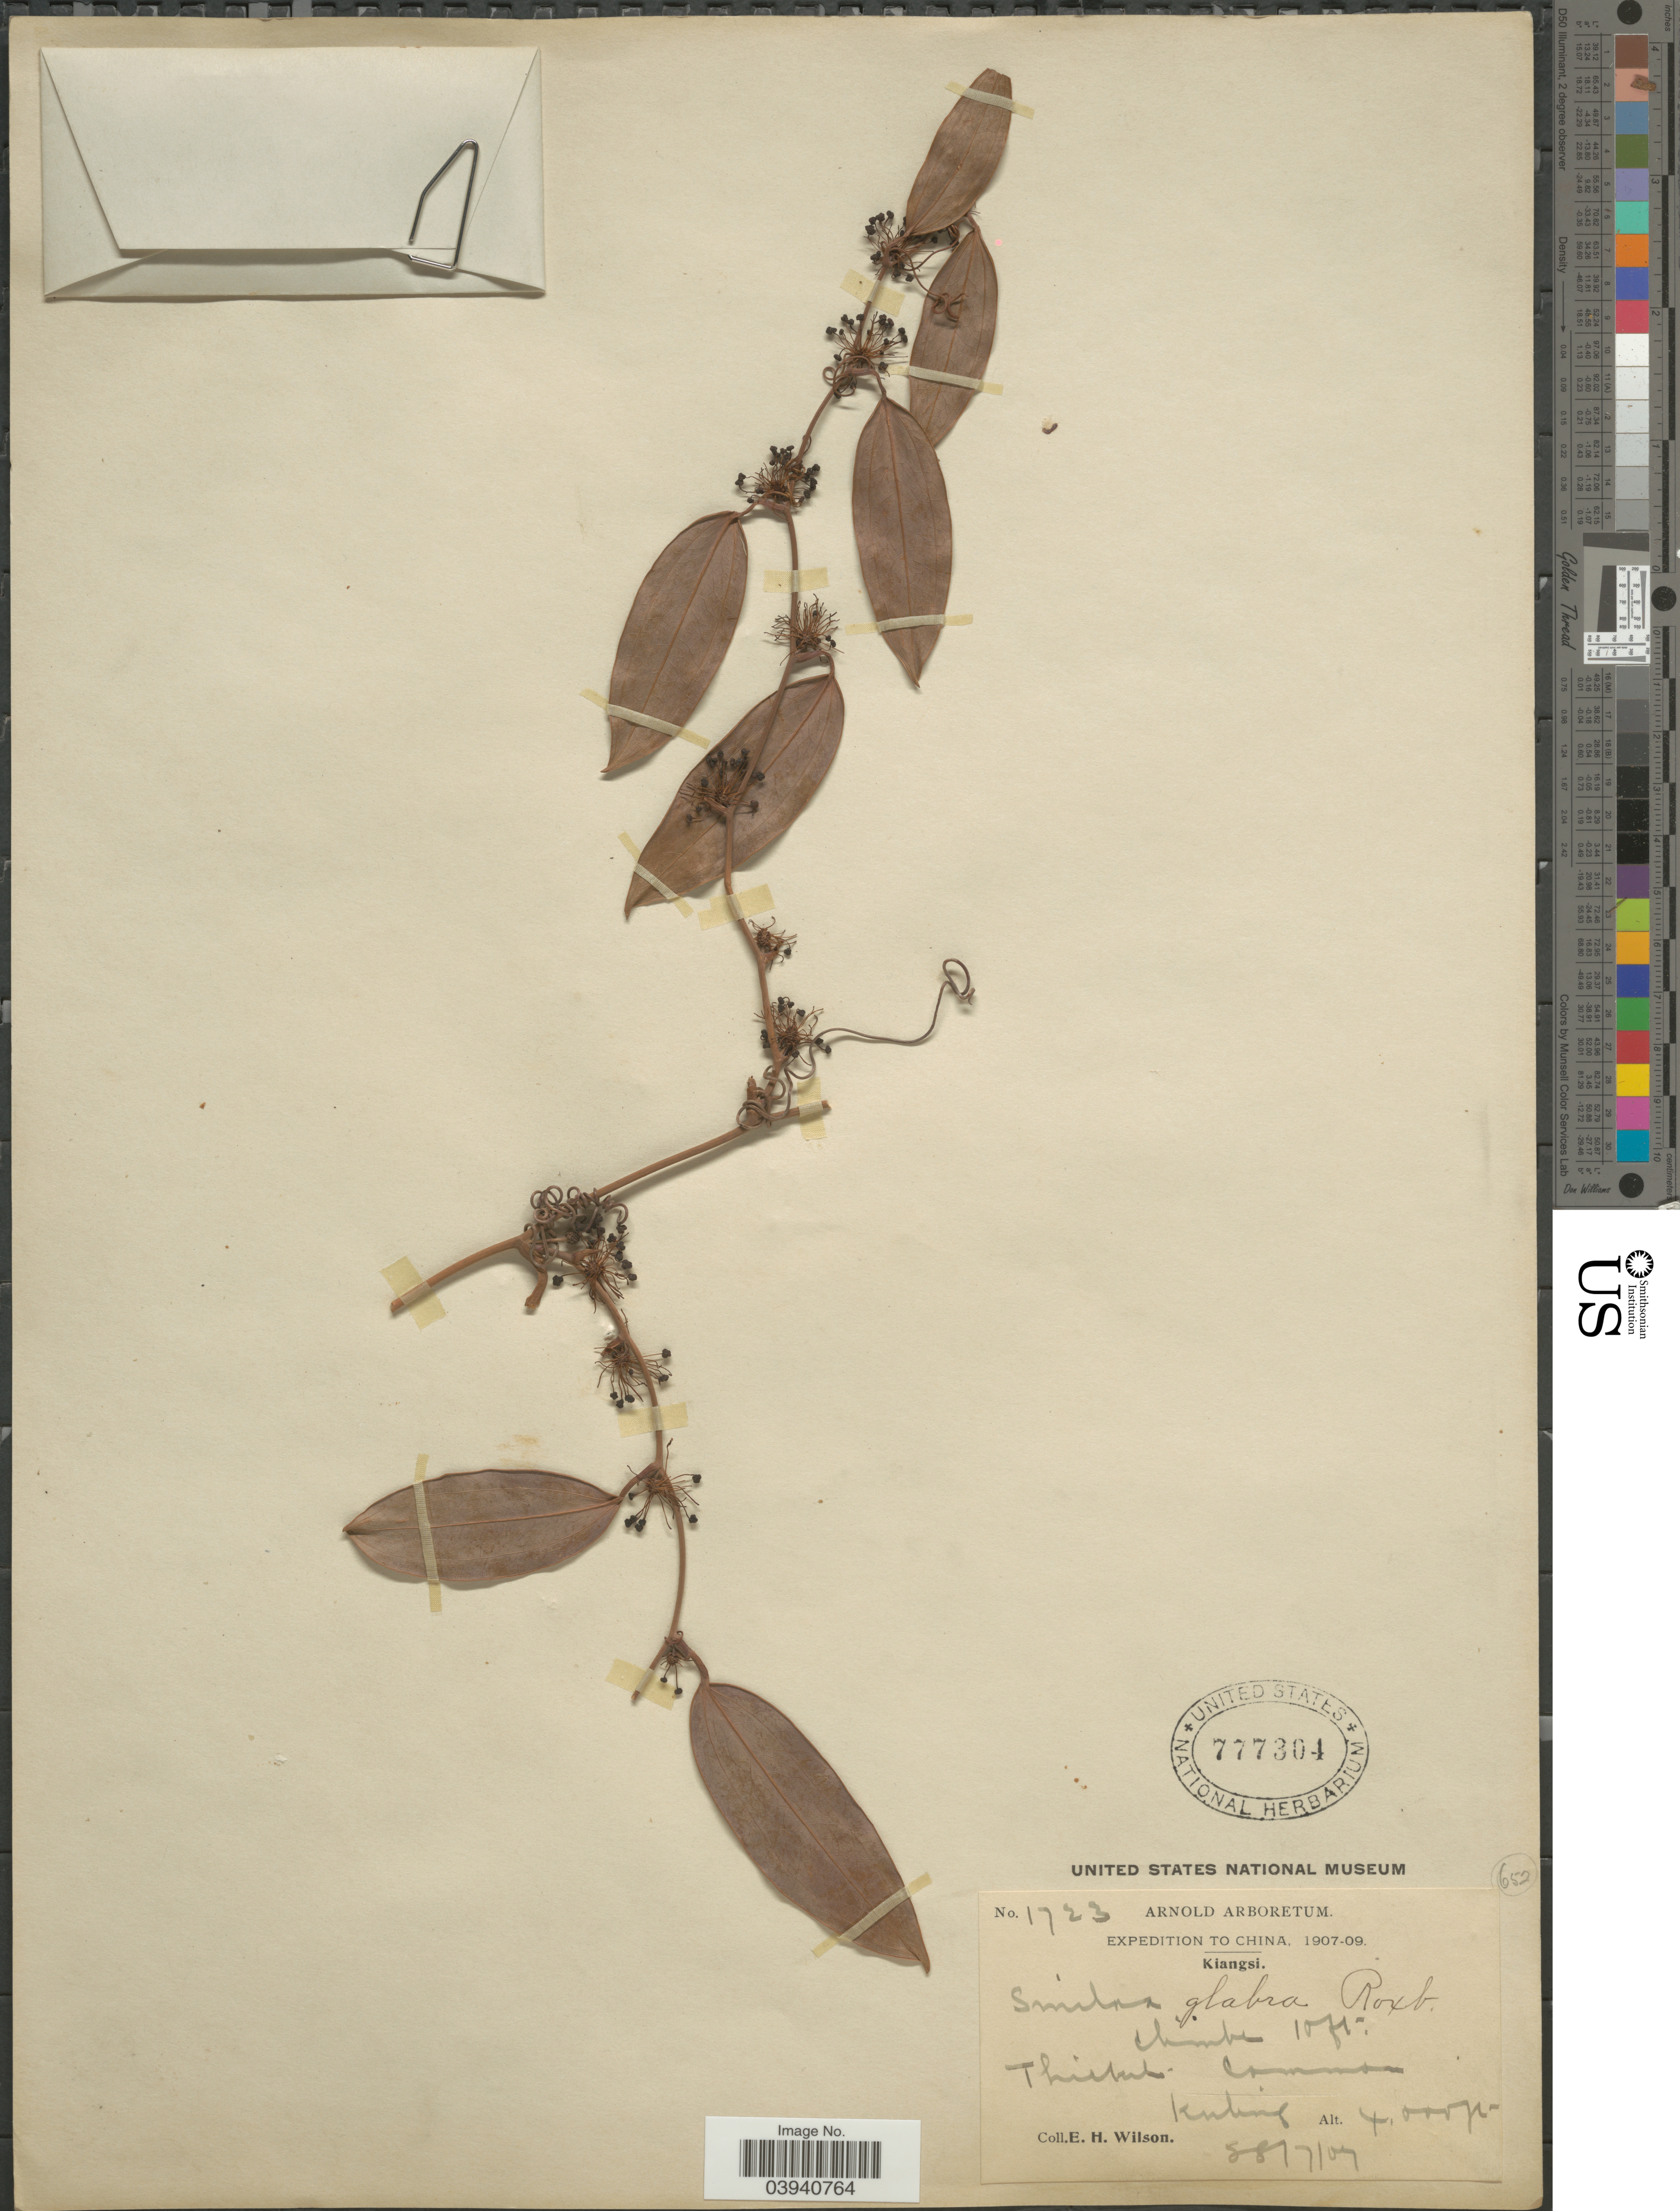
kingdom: Plantae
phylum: Tracheophyta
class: Liliopsida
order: Liliales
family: Smilacaceae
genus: Smilax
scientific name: Smilax glabra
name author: Roxb.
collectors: E. Wilson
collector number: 1723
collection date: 1907-07-28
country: China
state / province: Jiangxi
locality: Kiangsi. Kuling.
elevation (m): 1219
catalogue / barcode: US 777304